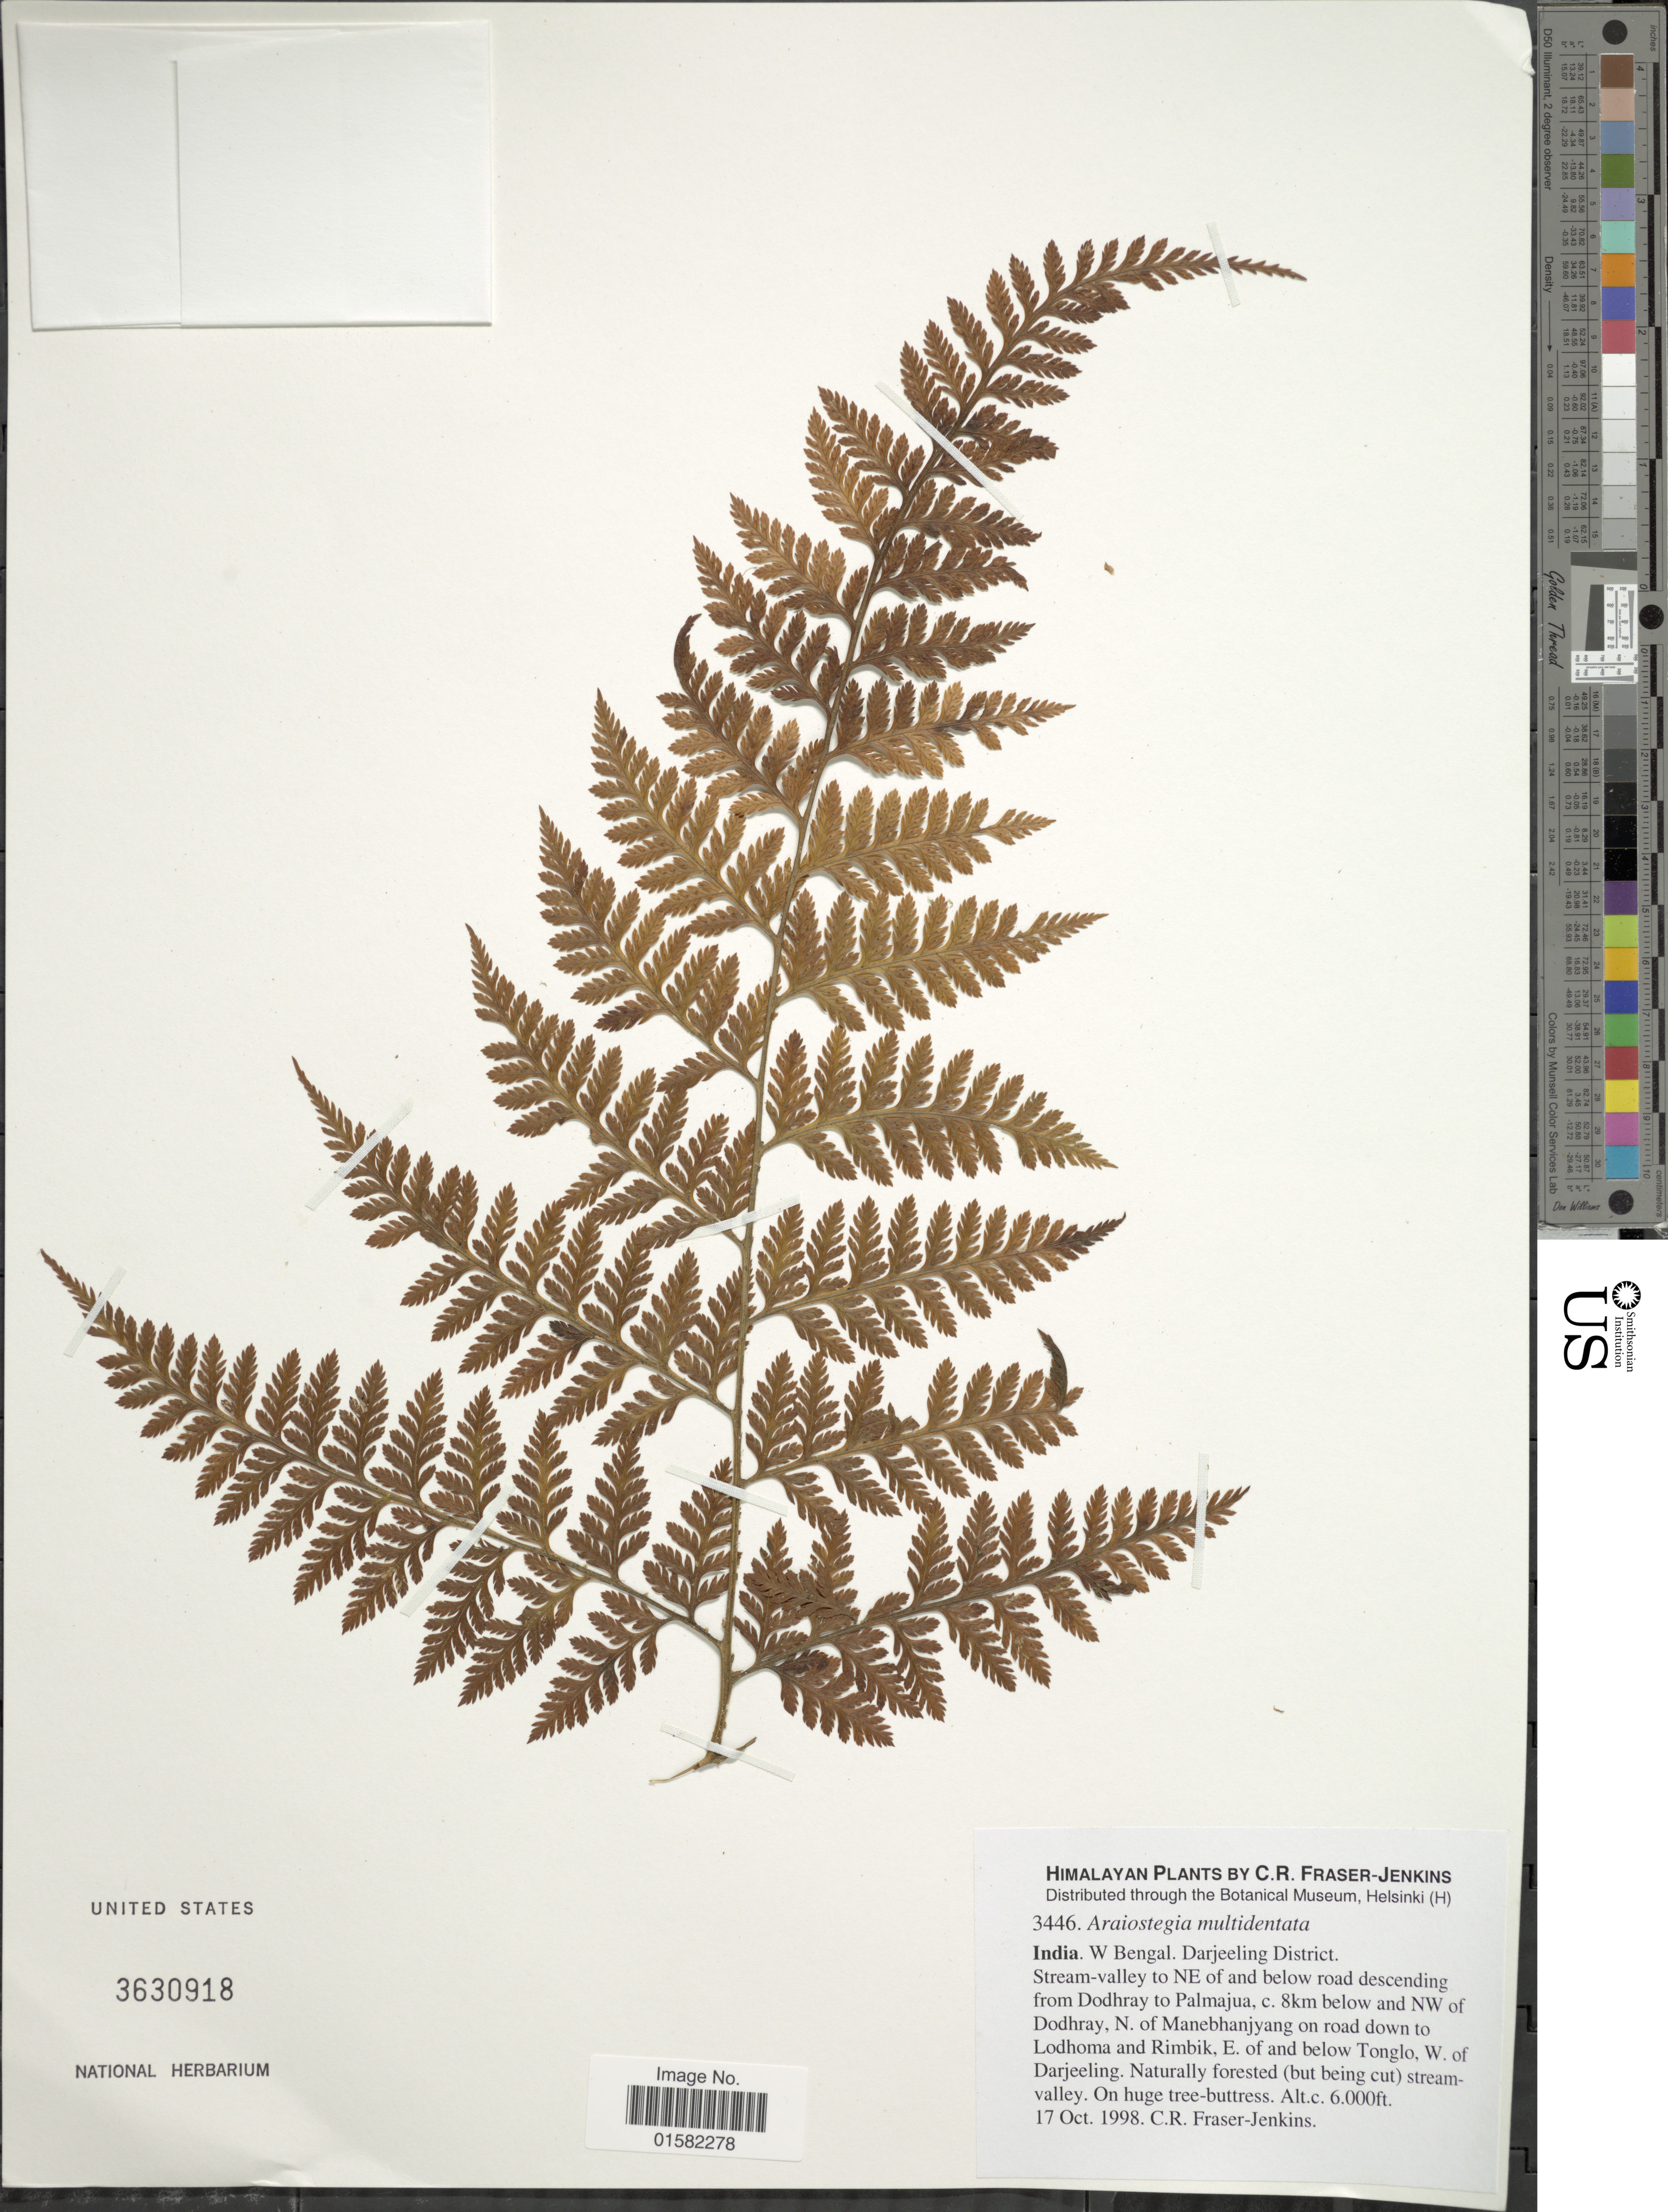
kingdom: Plantae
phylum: Tracheophyta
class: Polypodiopsida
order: Polypodiales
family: Davalliaceae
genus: Davallodes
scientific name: Davallodes multidentata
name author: (Hook.) M. Kato & Tsutsumi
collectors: C. R. Fraser-Jenkins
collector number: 3446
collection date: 1998-10-17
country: India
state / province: West Bengal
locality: Darjeeling District. Stream-valley to NE of and below road descending from Dodhray to Palmajua, c. 8km below and NW of Dodhray, N. of Manebhanjyang on road down to Lodhoma and Rimbik, E. of and below Tonglo, W. of Darjeeling, Himalayan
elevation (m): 1829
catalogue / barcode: US 3630918